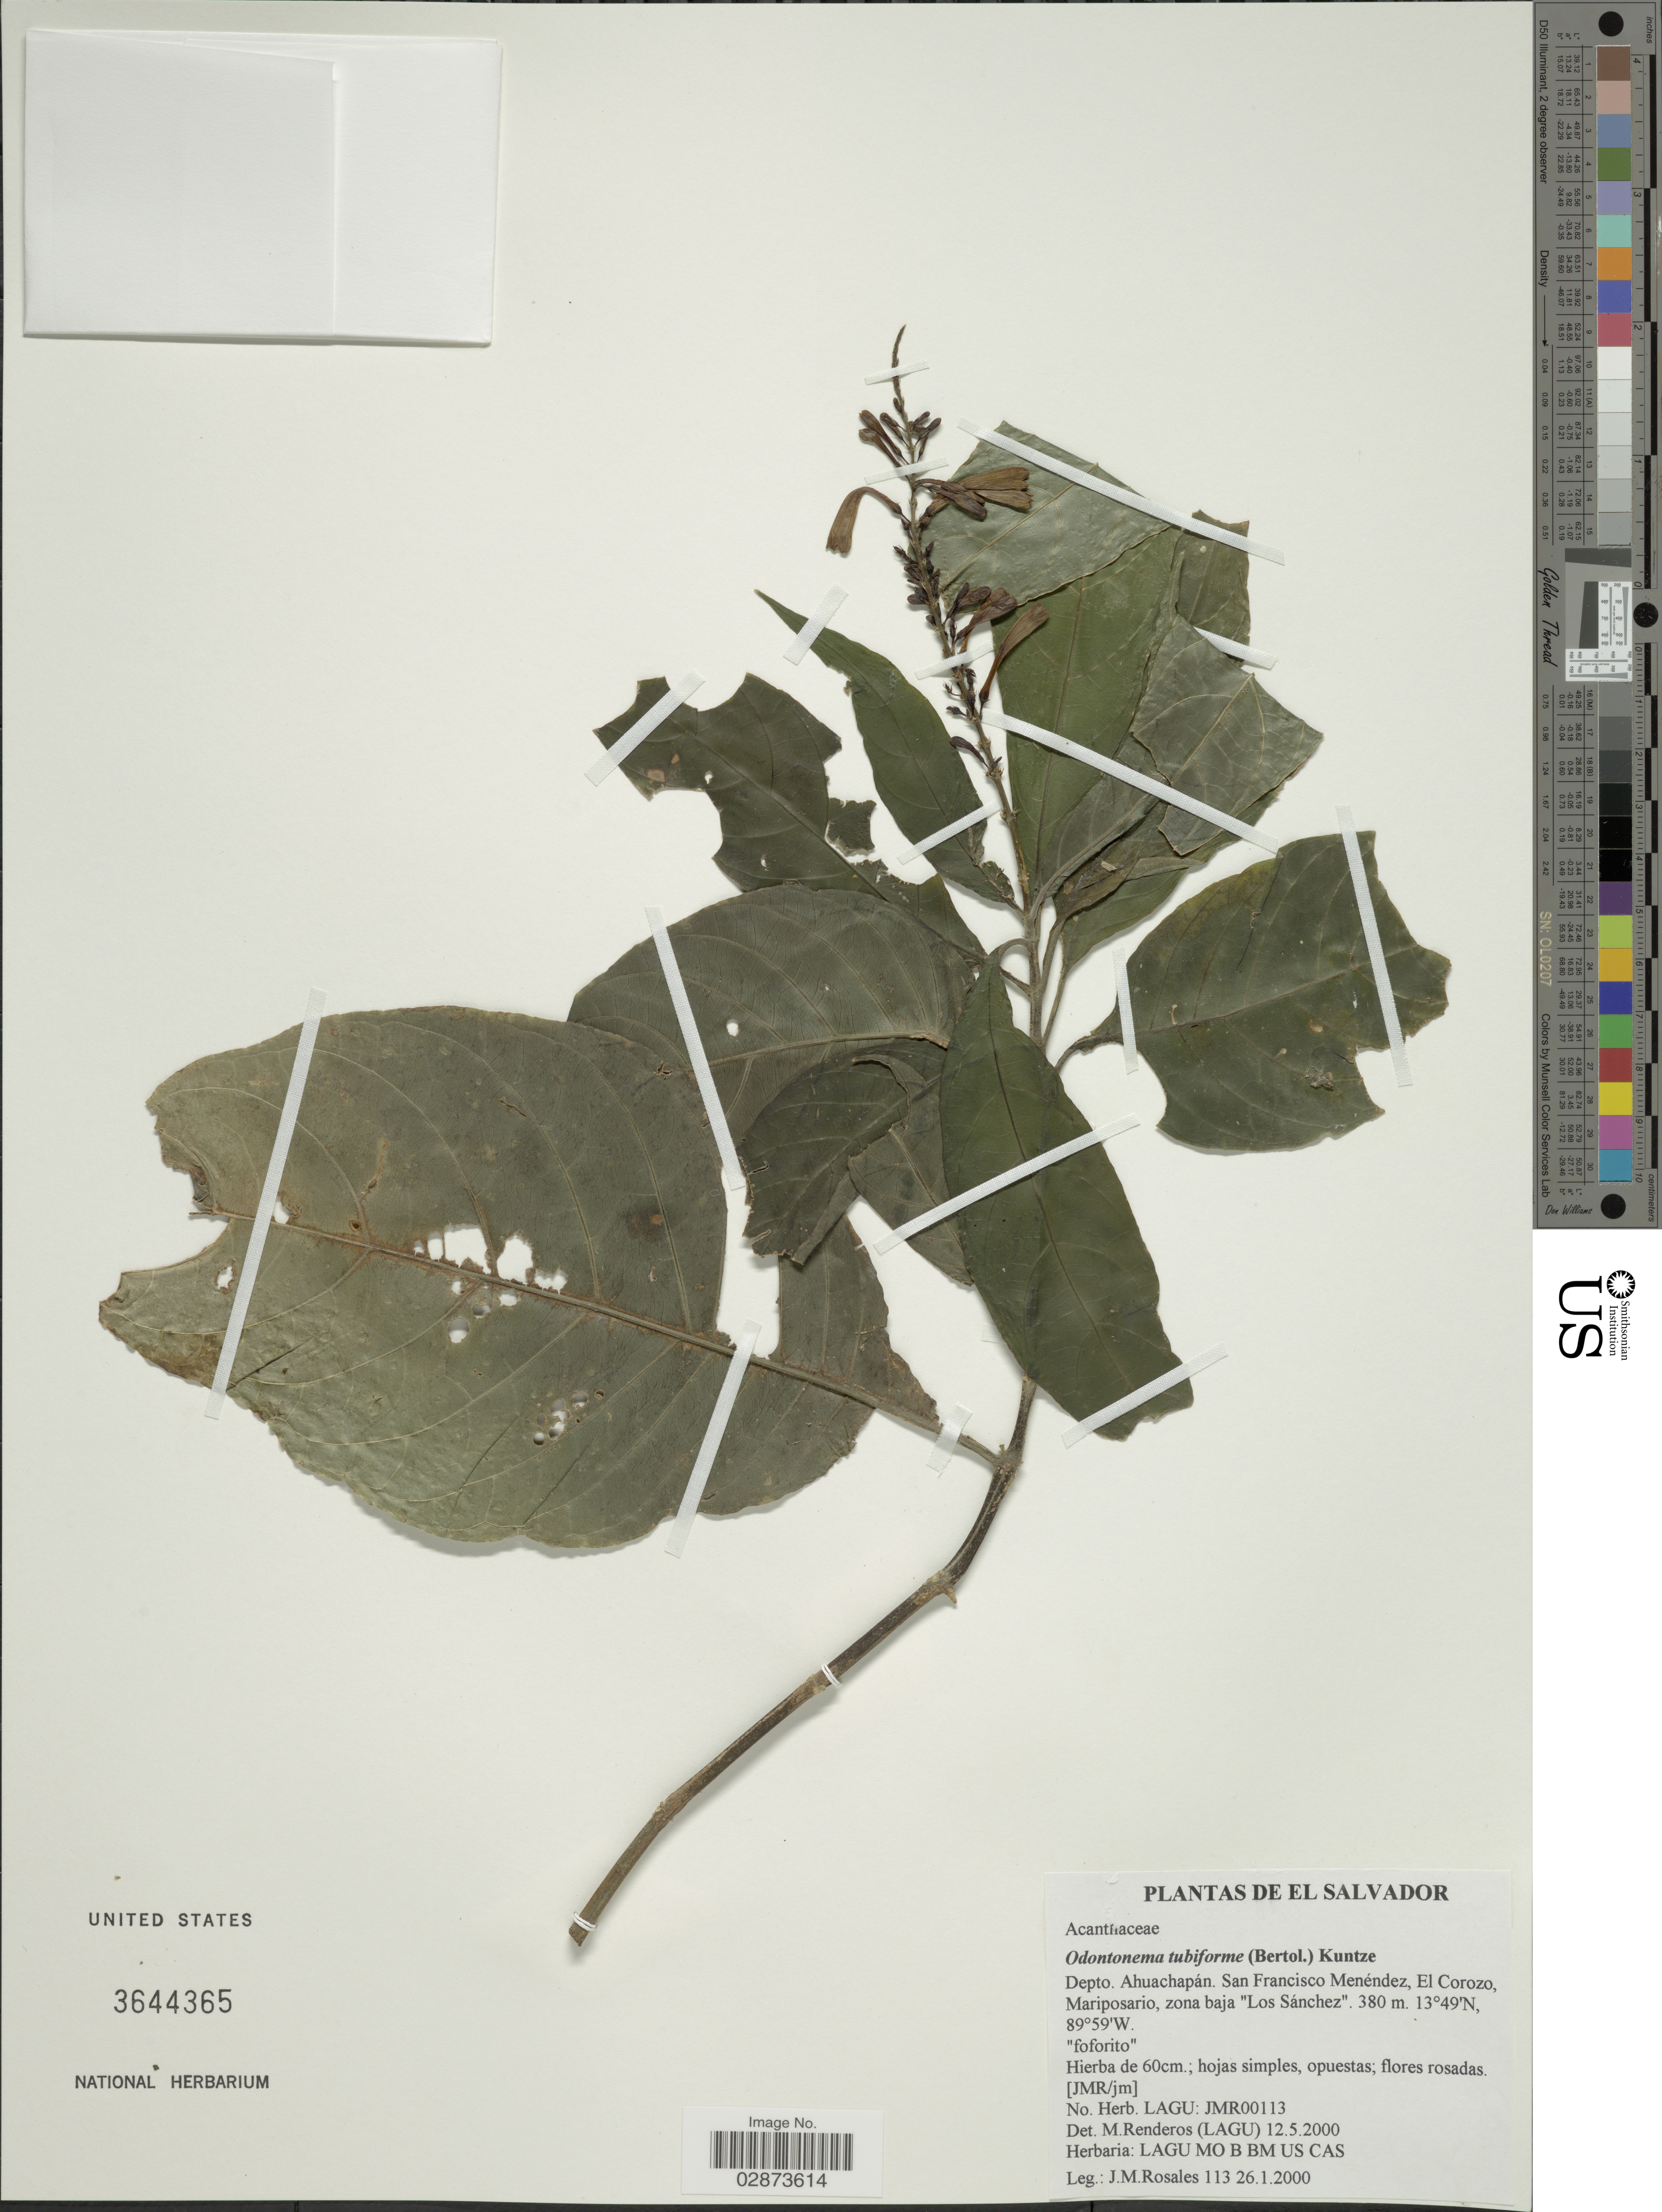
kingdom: Plantae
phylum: Tracheophyta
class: Magnoliopsida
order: Lamiales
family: Acanthaceae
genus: Odontonema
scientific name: Odontonema tubaeforme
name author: (Bertol.) Kuntze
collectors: J. Rosales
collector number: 113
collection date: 2000-01-26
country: El Salvador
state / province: Ahuachapan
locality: Depto. Ahuachapán. San Francisco Menéndez, El Corozo, Mariposario, zona baja "Los Sánchez".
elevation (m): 380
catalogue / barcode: US 3644365